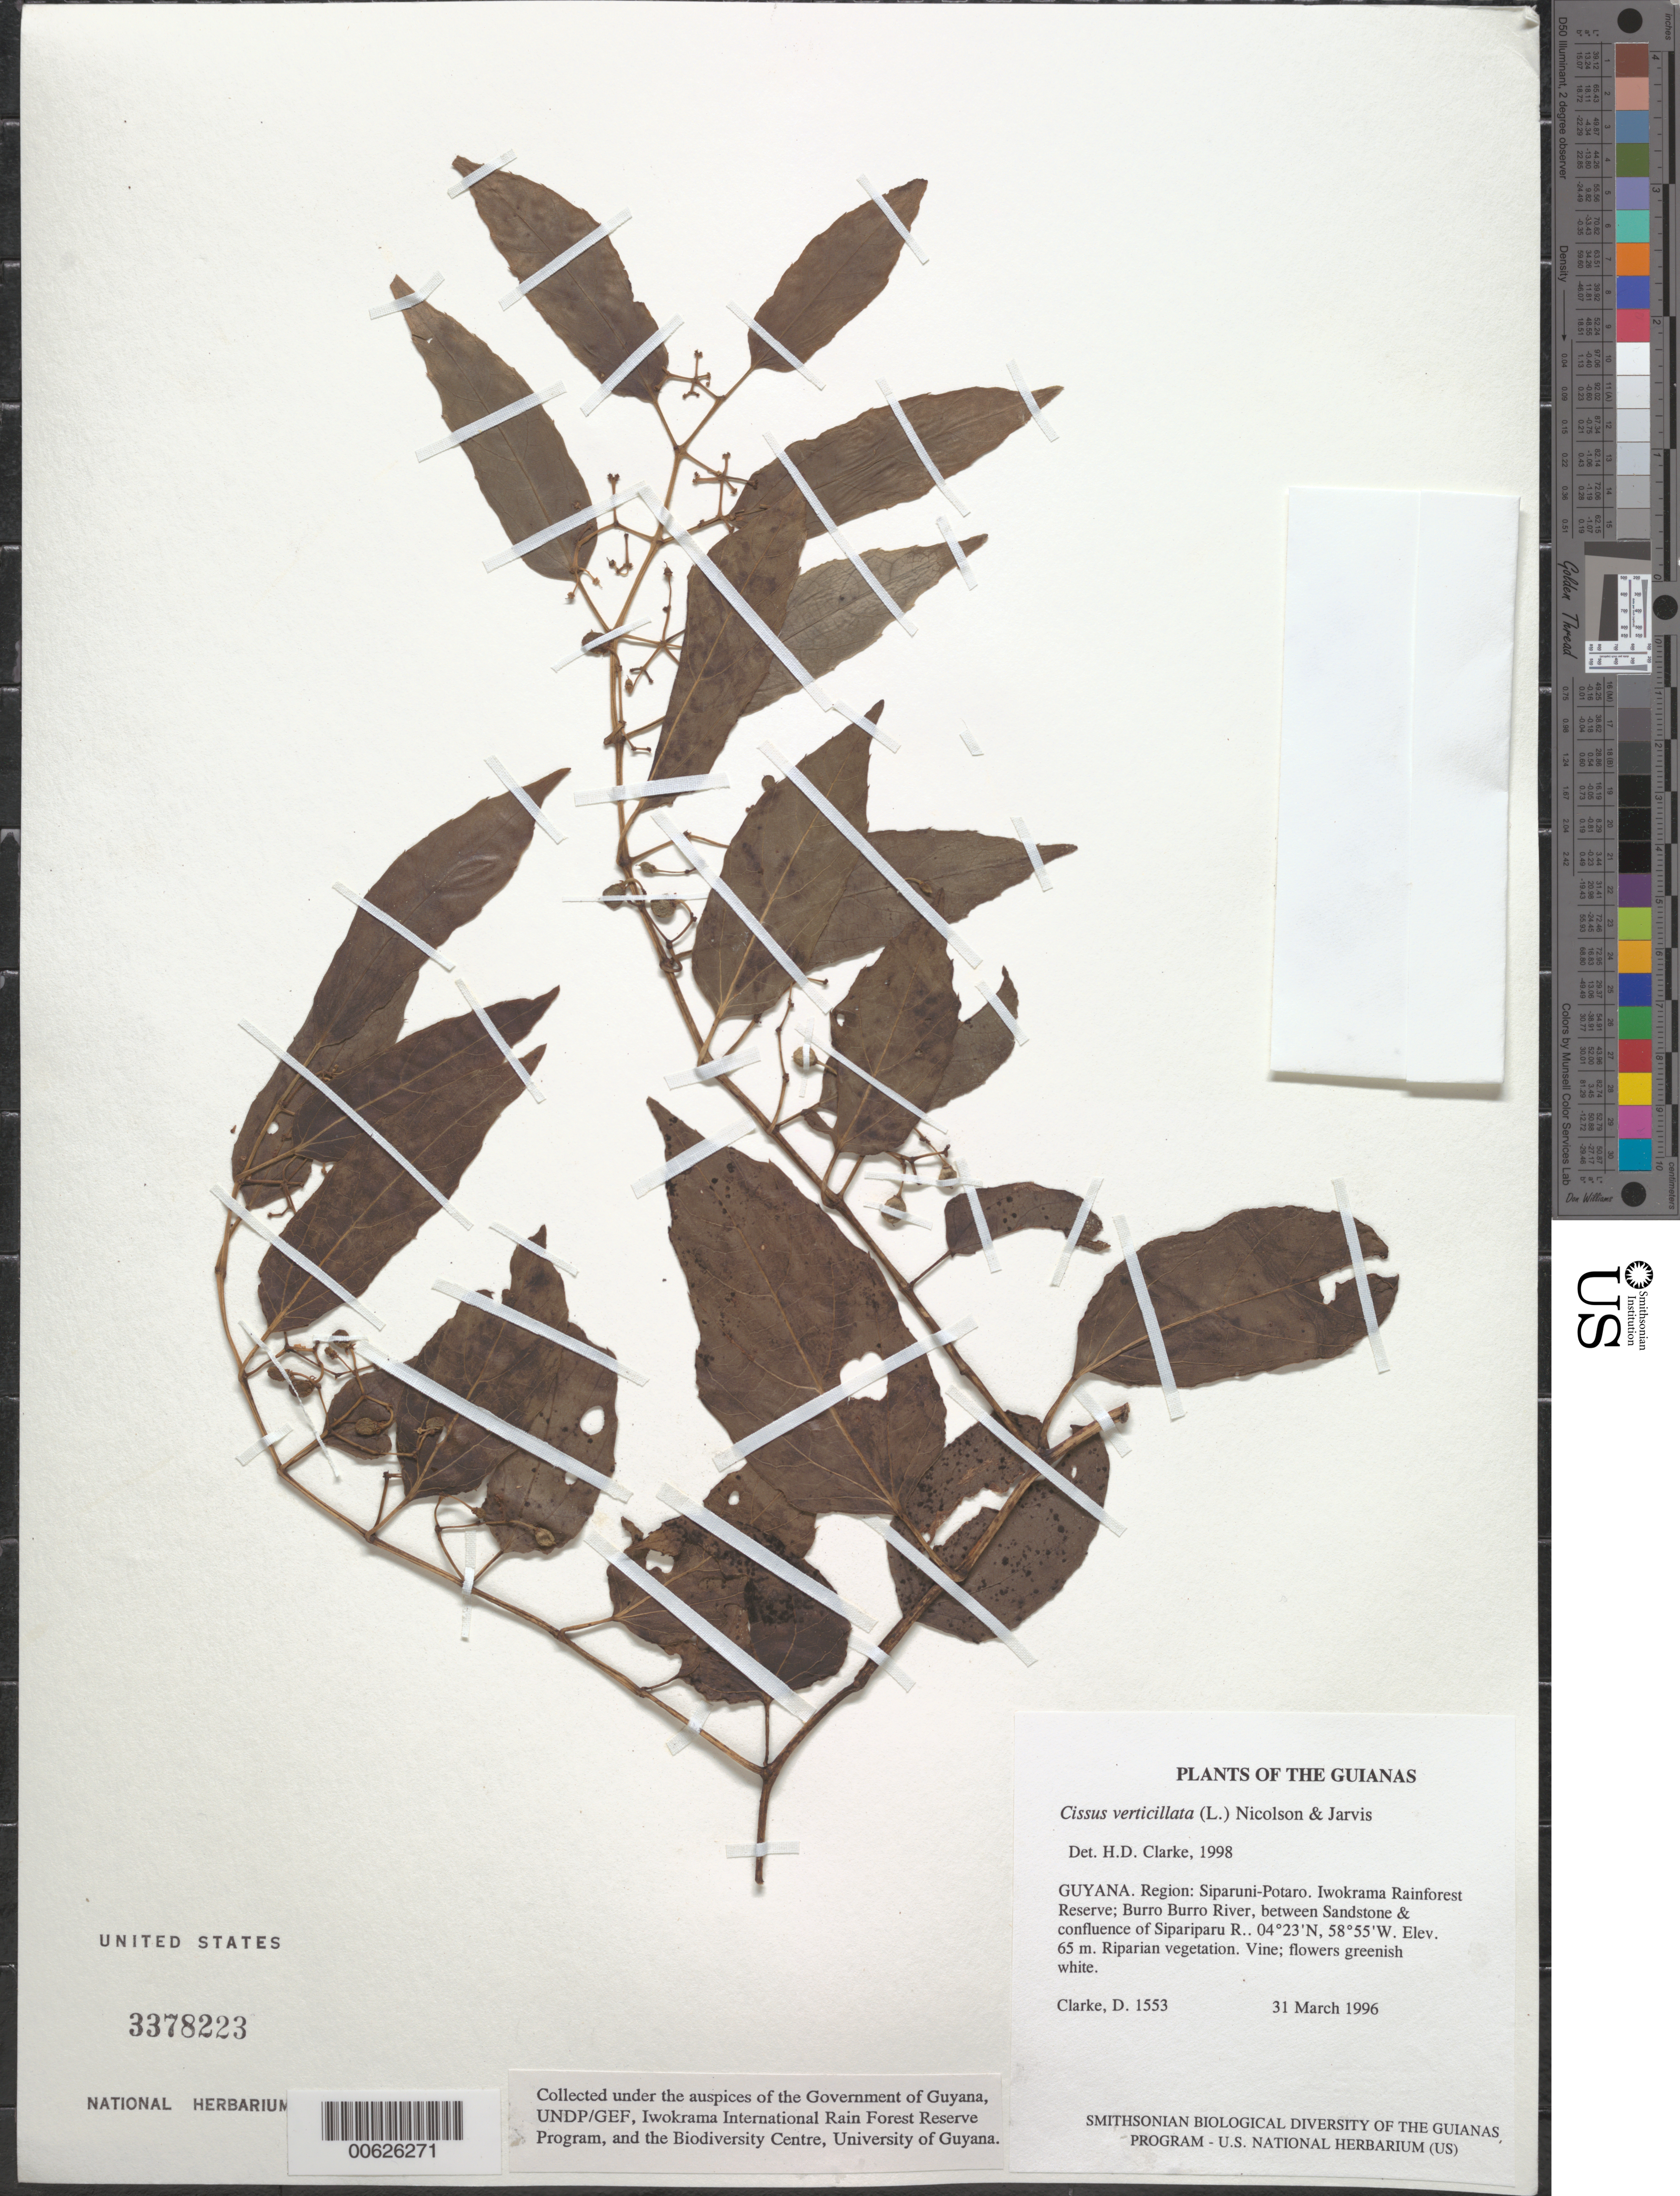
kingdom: Plantae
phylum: Tracheophyta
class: Magnoliopsida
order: Vitales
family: Vitaceae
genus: Cissus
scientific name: Cissus verticillata subsp. verticillata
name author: (L.) Nicolson & C.E. Jarvis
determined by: Lombardi, Julio A.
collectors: H. D. Clarke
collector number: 1553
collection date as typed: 31 March 1996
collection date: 1996-03-31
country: Guyana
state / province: Potaro-Siparuni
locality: Iwokrama Rainforest Reserve; Burro Burro River, between Sandstone & confluence of Sipariparu R.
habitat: Riparian vegetation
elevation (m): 65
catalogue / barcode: US 3378223